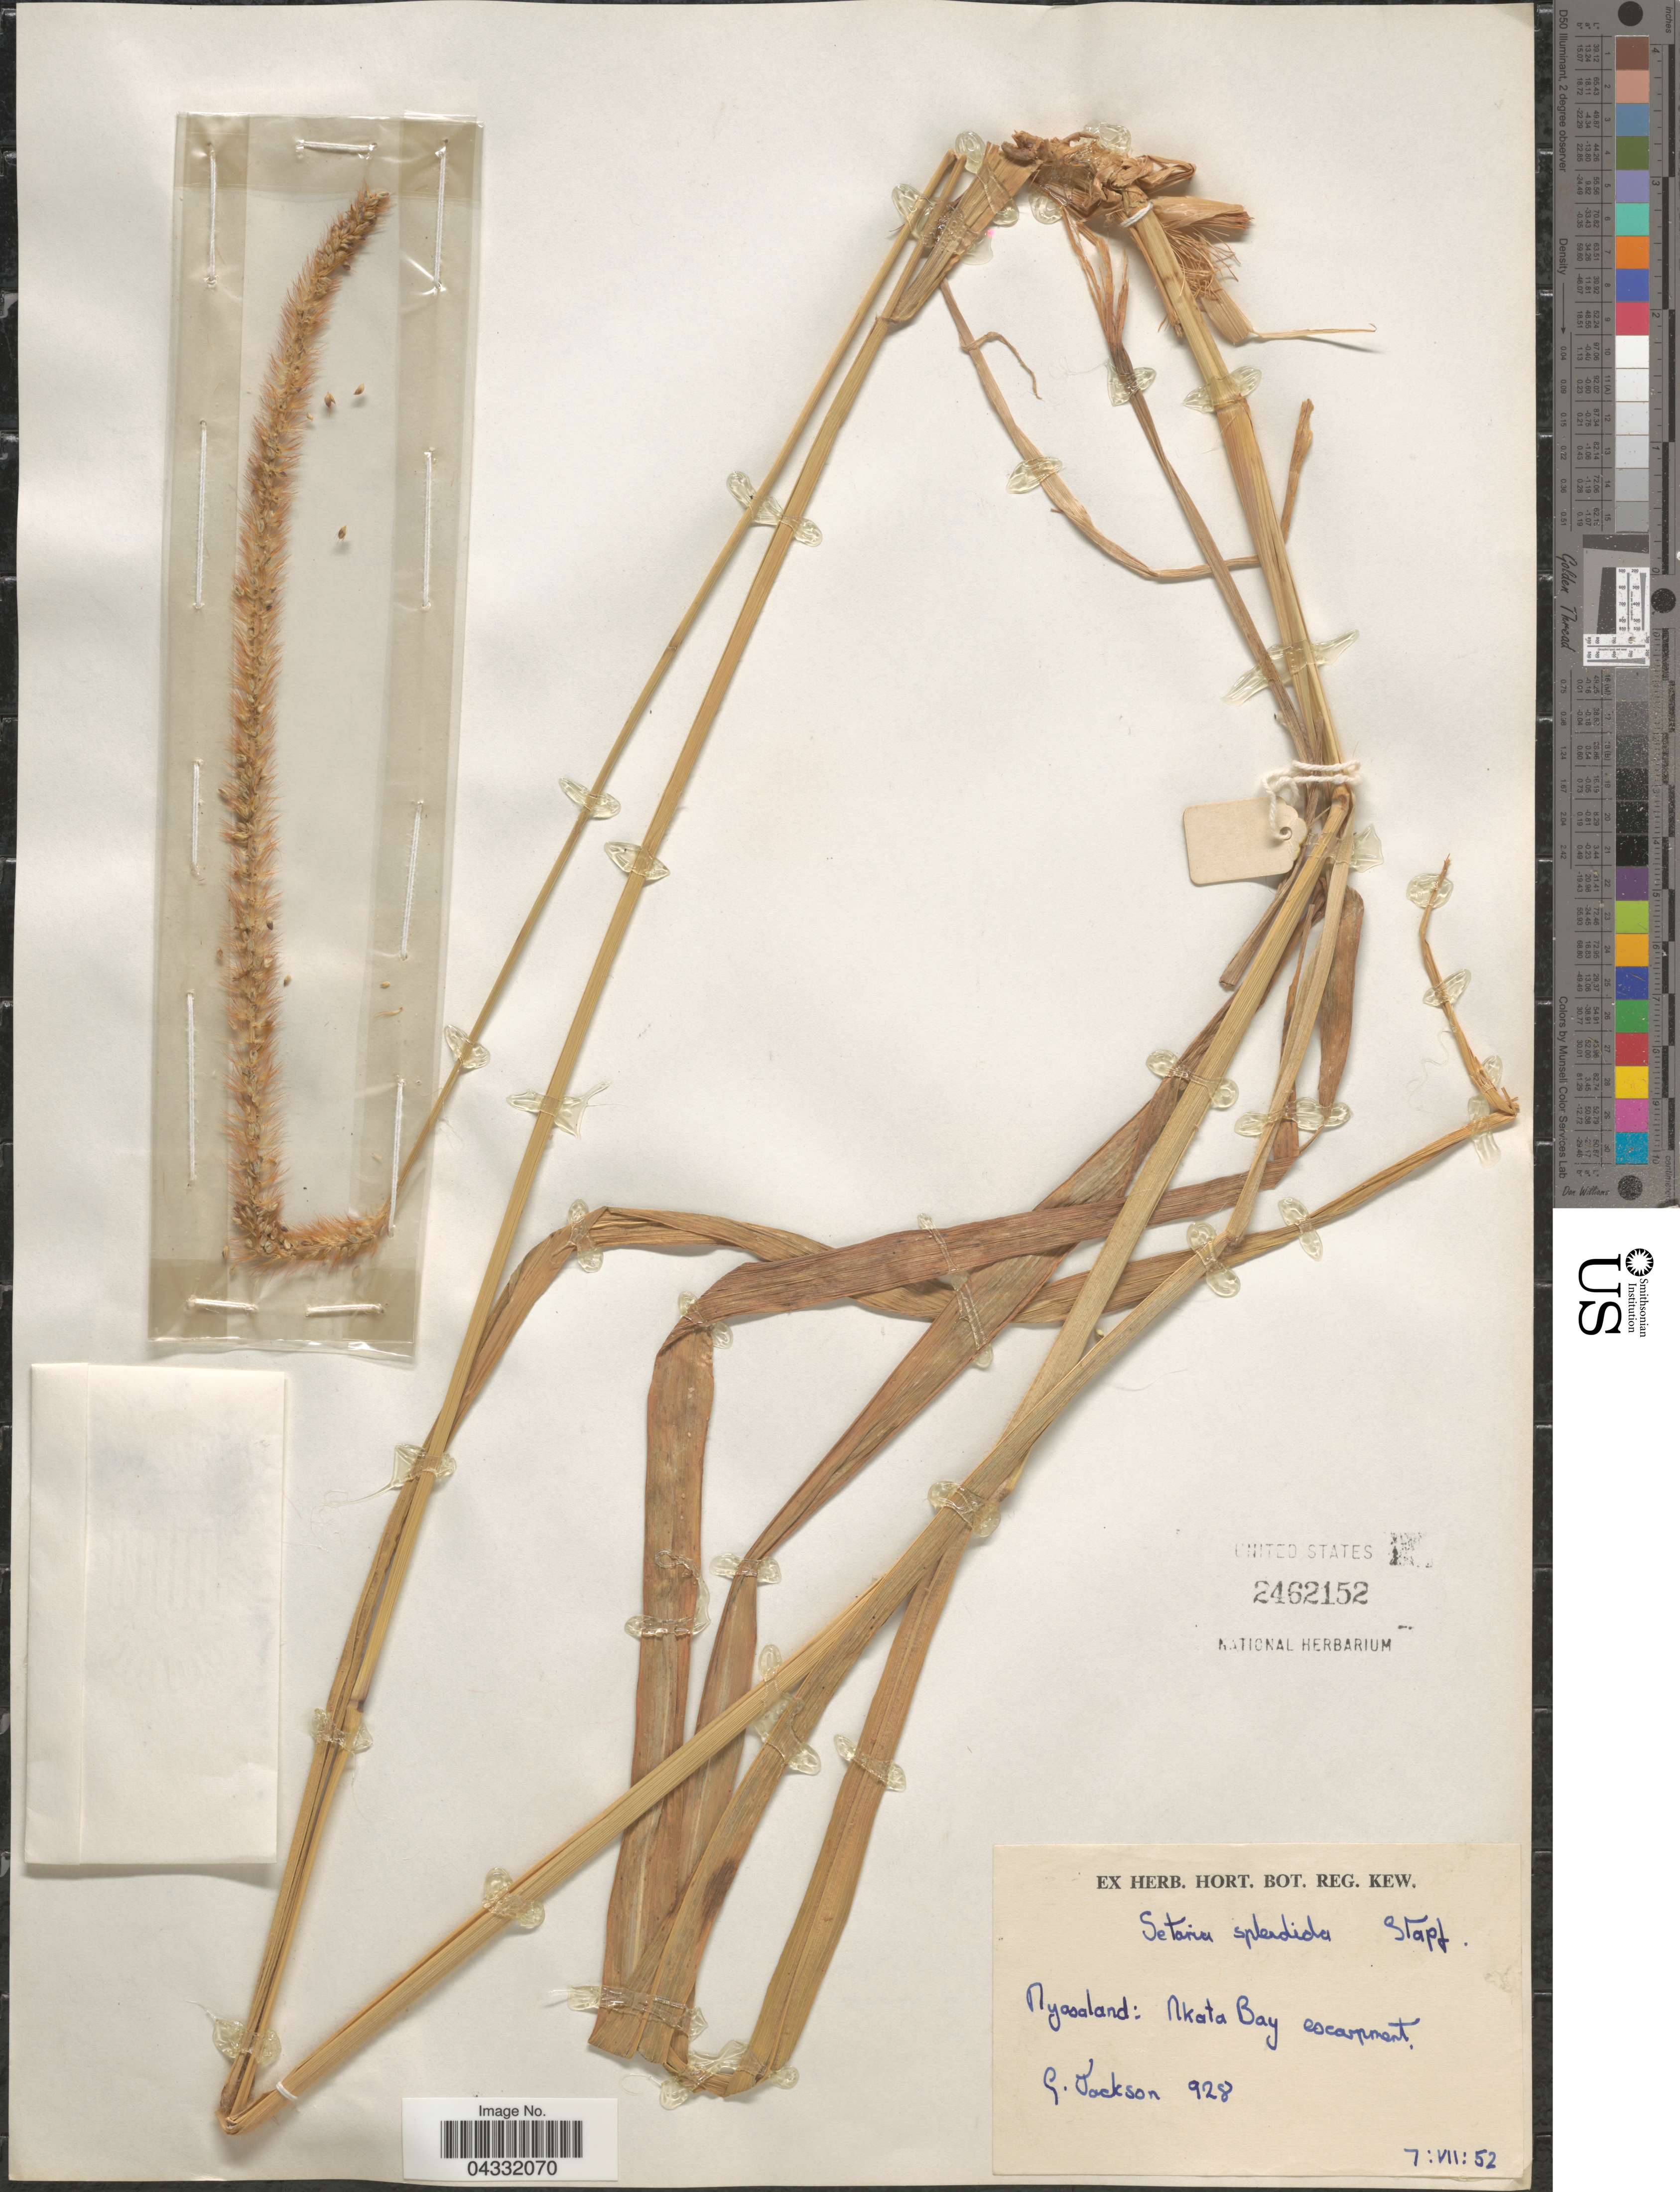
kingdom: Plantae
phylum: Tracheophyta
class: Liliopsida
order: Poales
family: Poaceae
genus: Setaria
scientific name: Setaria sphacelata var. splendida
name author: (Stapf) Clayton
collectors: G. Jackson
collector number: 928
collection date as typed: Transcribed d/m/y: 7/7/52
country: Malawi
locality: Nyasaland. Nkata Bay escarpment.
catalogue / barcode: US 2462152